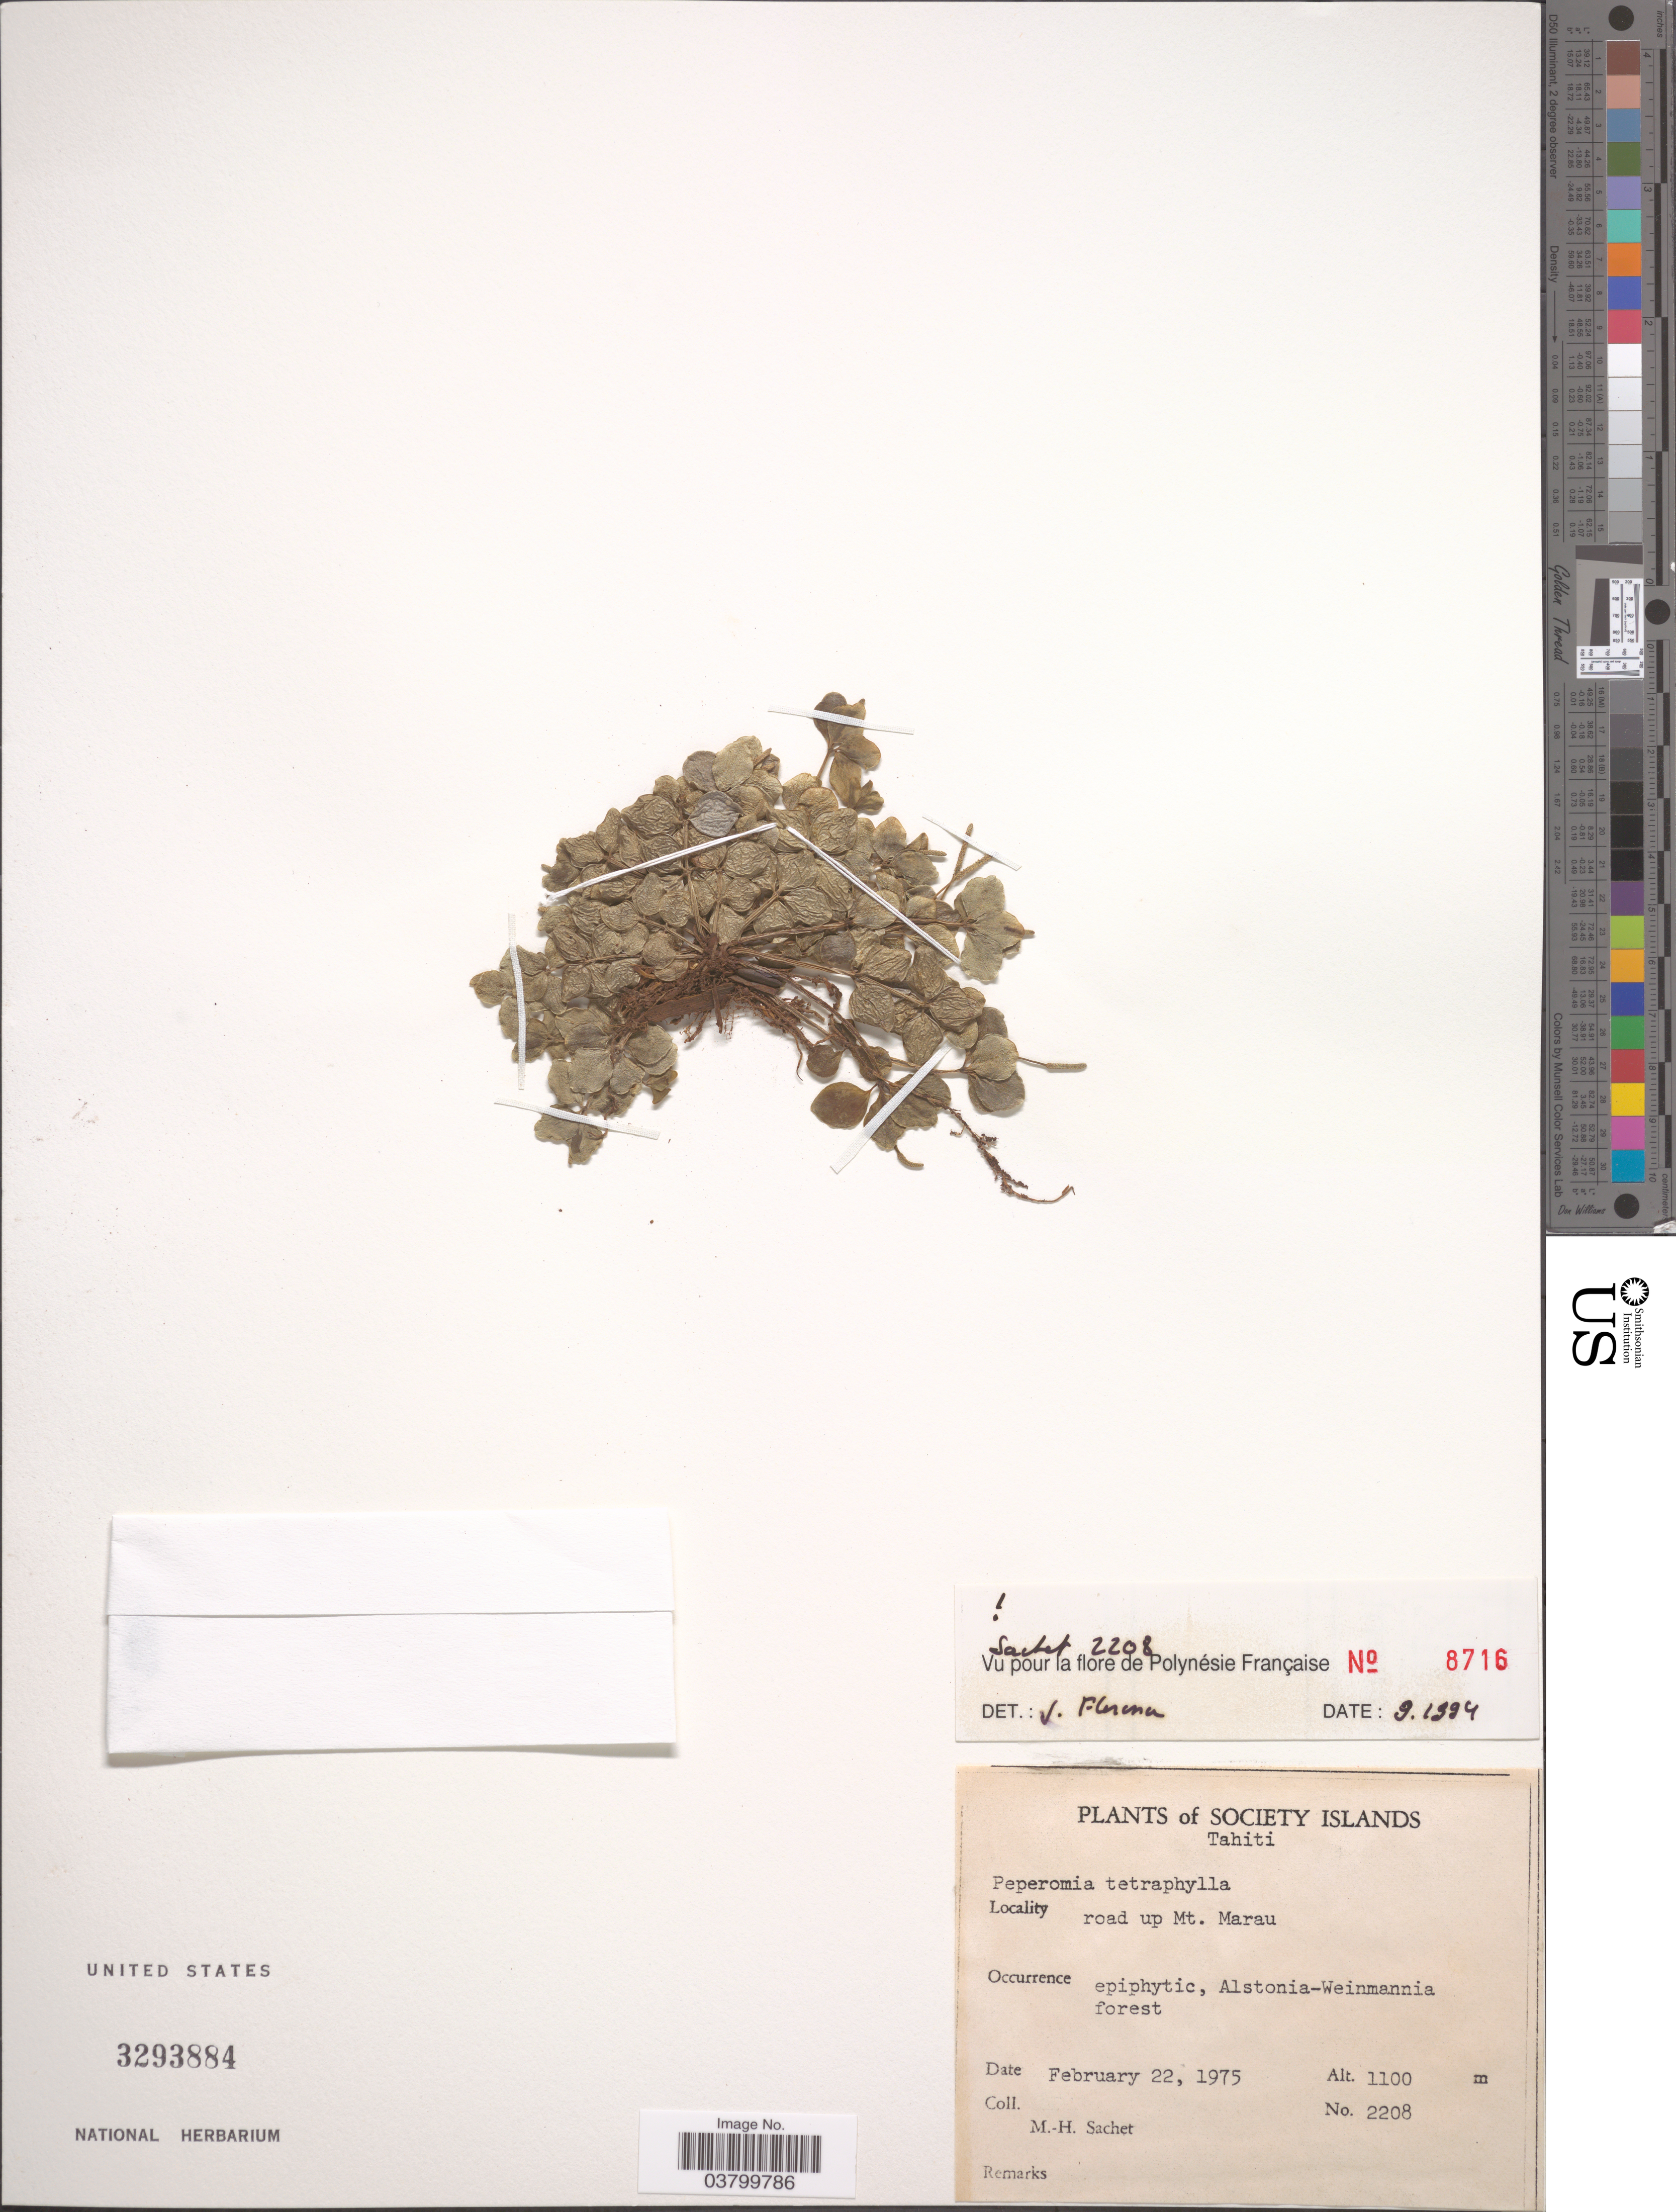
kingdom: Plantae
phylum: Tracheophyta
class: Magnoliopsida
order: Piperales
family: Piperaceae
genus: Peperomia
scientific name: Peperomia tetraphylla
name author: (G. Forst.) Hook. & Arn.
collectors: M.-H. Sachet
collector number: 2208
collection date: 1975-02-22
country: French Polynesia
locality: Society Islands. Tahiti. Road up Mt. Marau.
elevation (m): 1100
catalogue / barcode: US 3293884